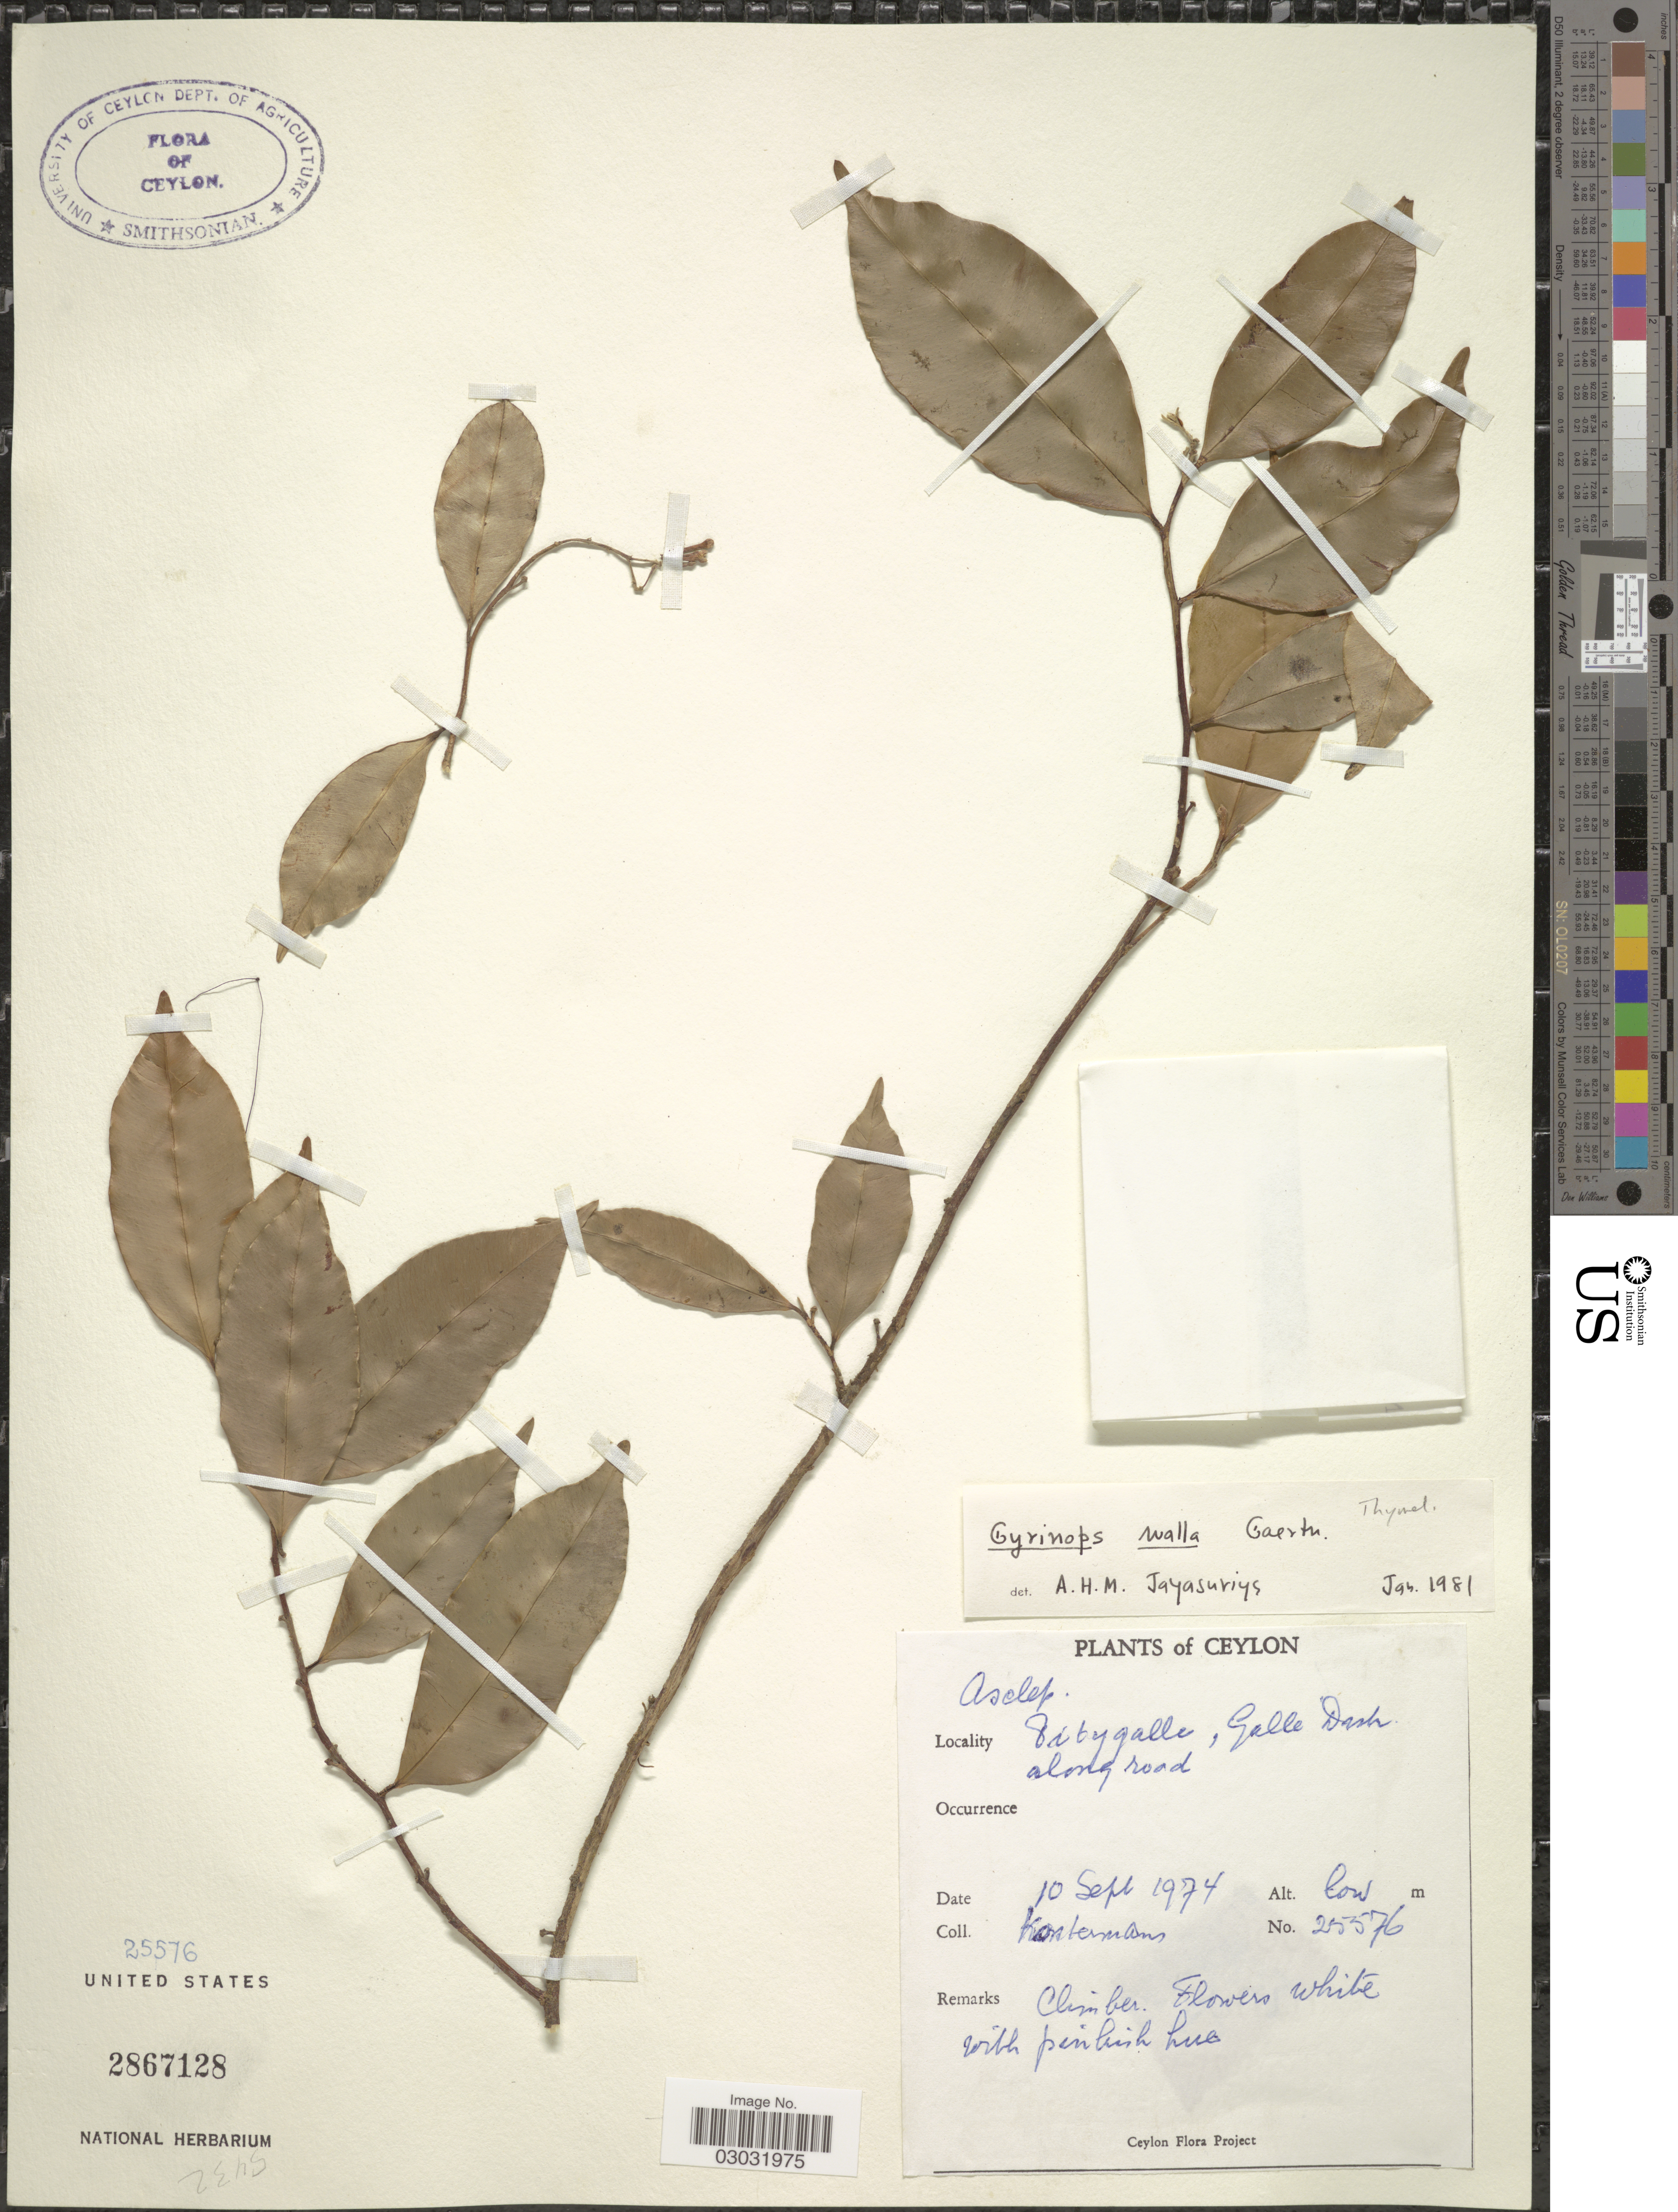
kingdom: Plantae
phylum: Tracheophyta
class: Magnoliopsida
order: Malvales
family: Thymelaeaceae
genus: Gyrinops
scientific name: Gyrinops walla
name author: Gaertn.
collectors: Kostermans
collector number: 25576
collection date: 1974-09-10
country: Sri Lanka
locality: Ceylon, Pitygalle [interpreted], Galle Distr. along road.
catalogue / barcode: US 2867128